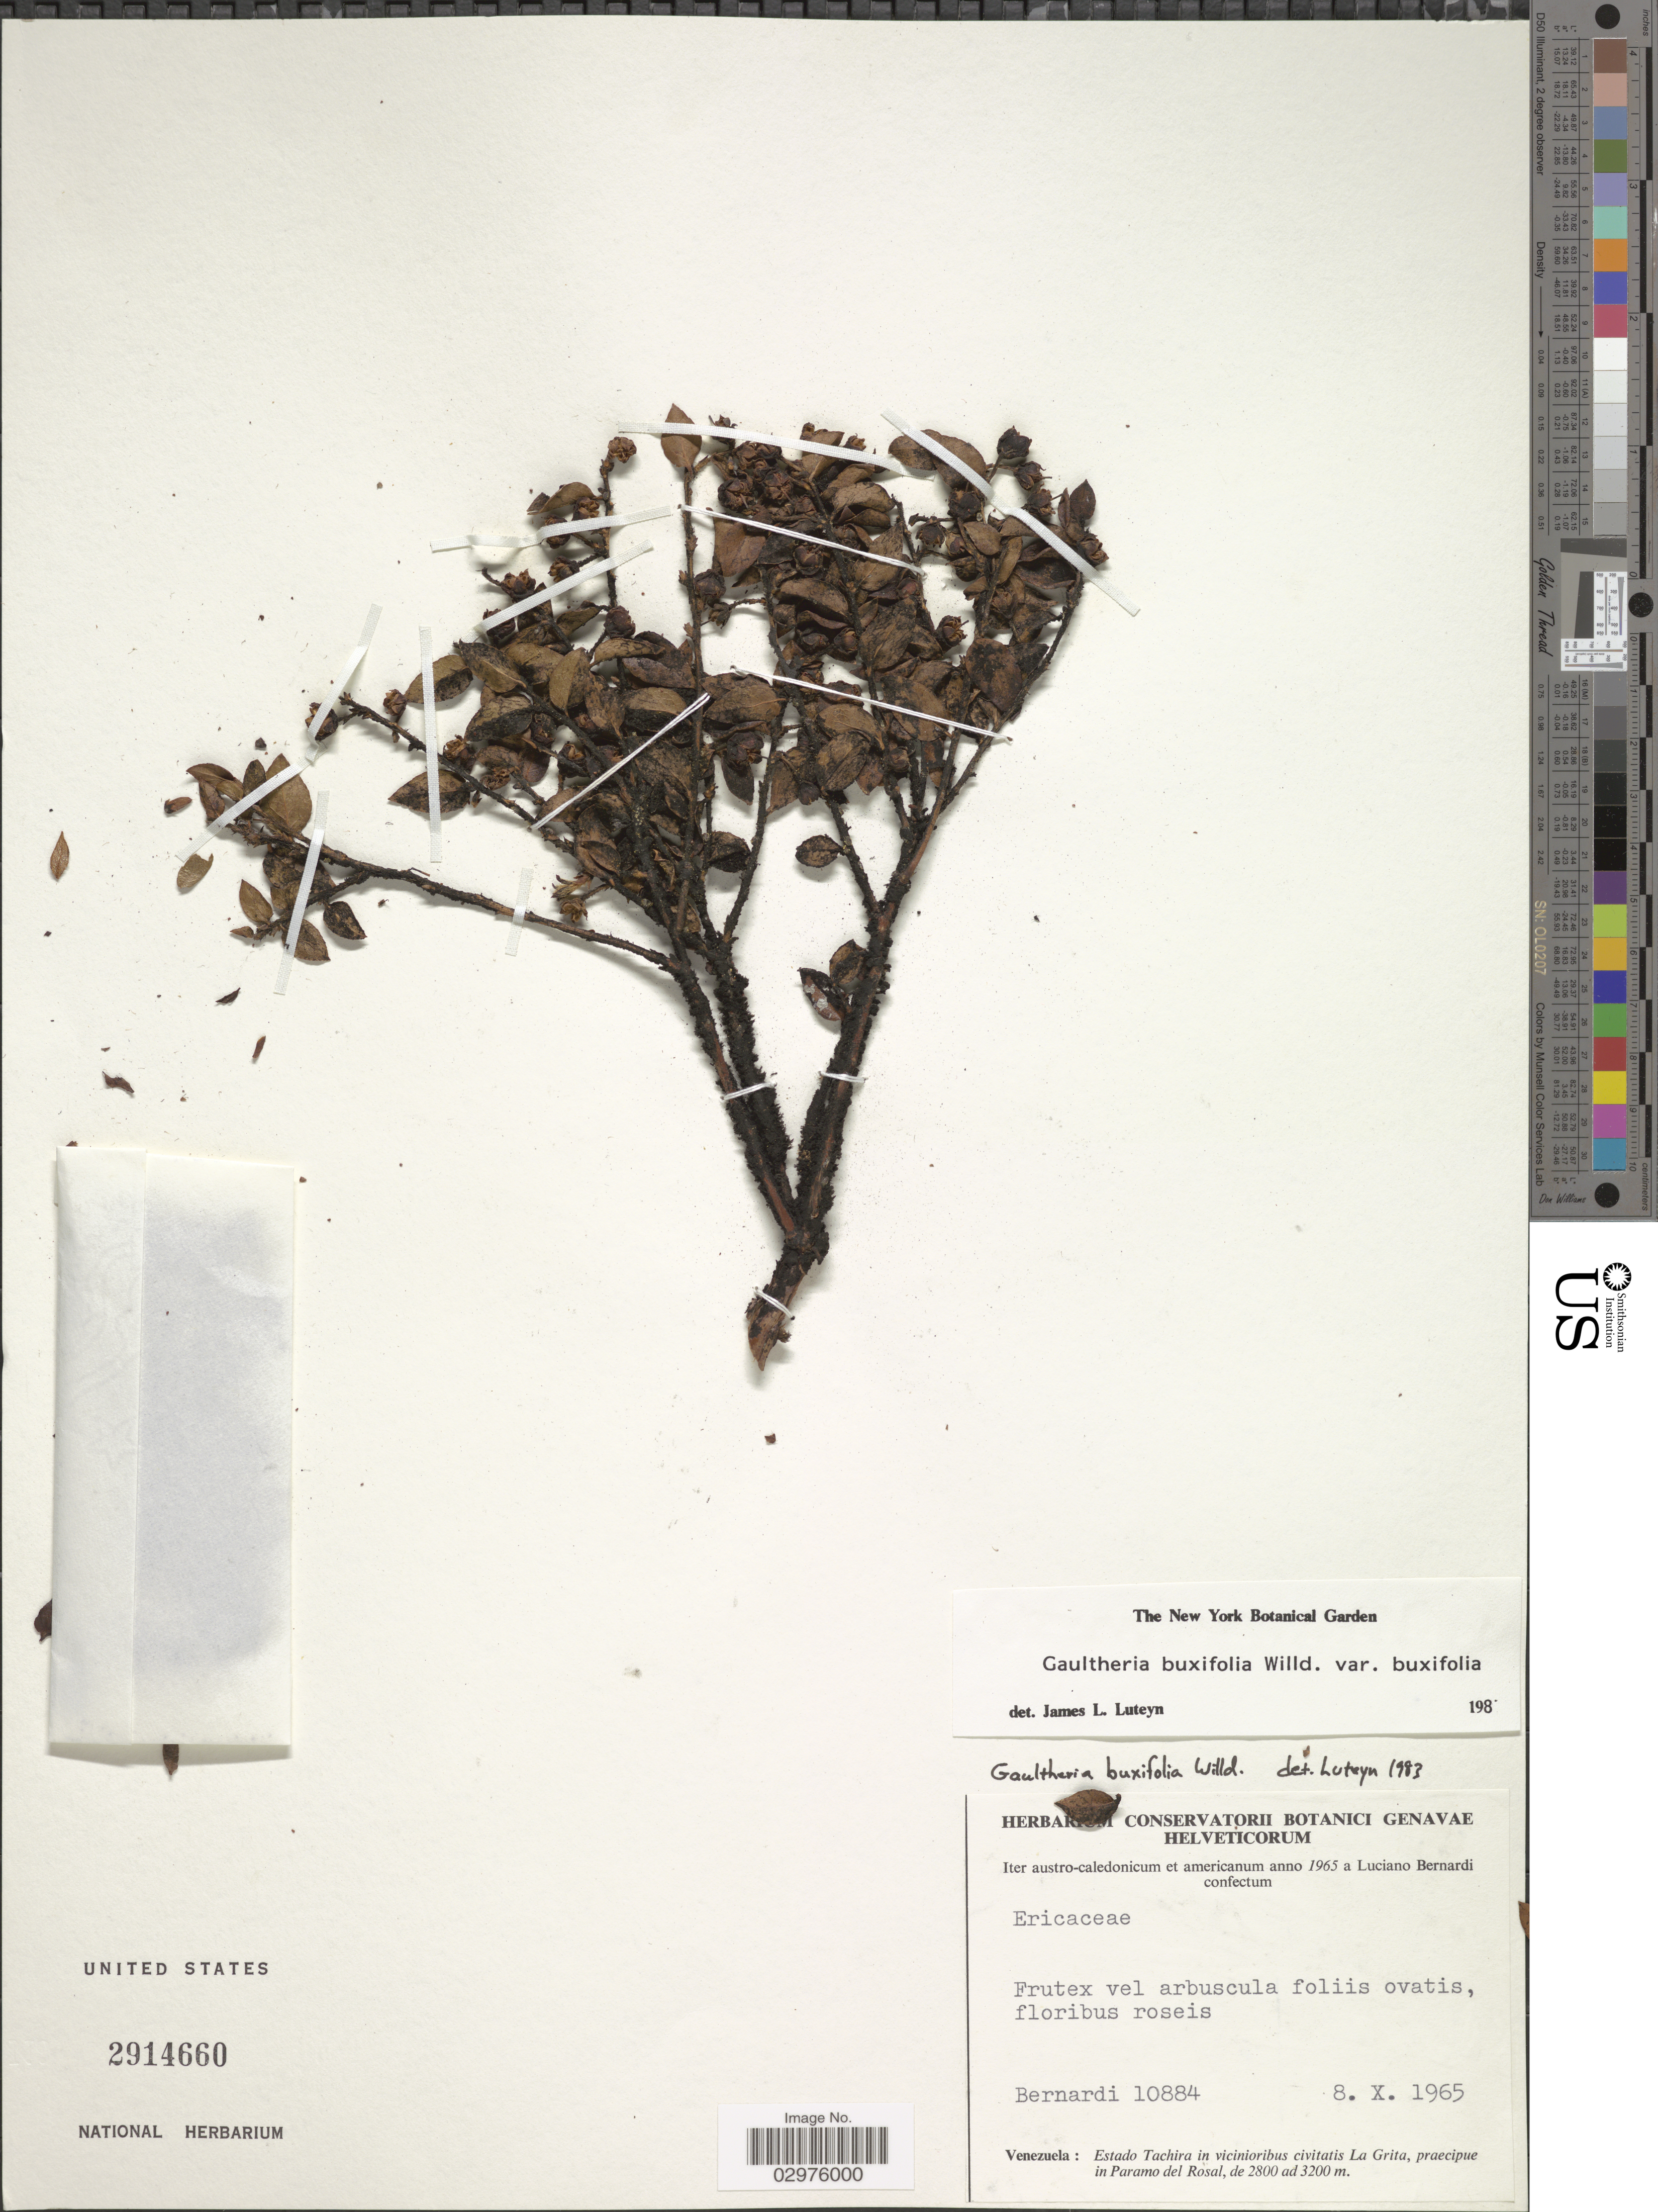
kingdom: Plantae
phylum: Tracheophyta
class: Magnoliopsida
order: Ericales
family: Ericaceae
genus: Gaultheria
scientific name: Gaultheria buxifolia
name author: Willd.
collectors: L. Bernardi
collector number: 10884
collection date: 1965-10-08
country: Venezuela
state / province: Tachira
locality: Estado Tachira in vicinioribus civitatis La Grita, praecipue in Paramo del Rosal.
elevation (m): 2800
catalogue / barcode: US 2914660